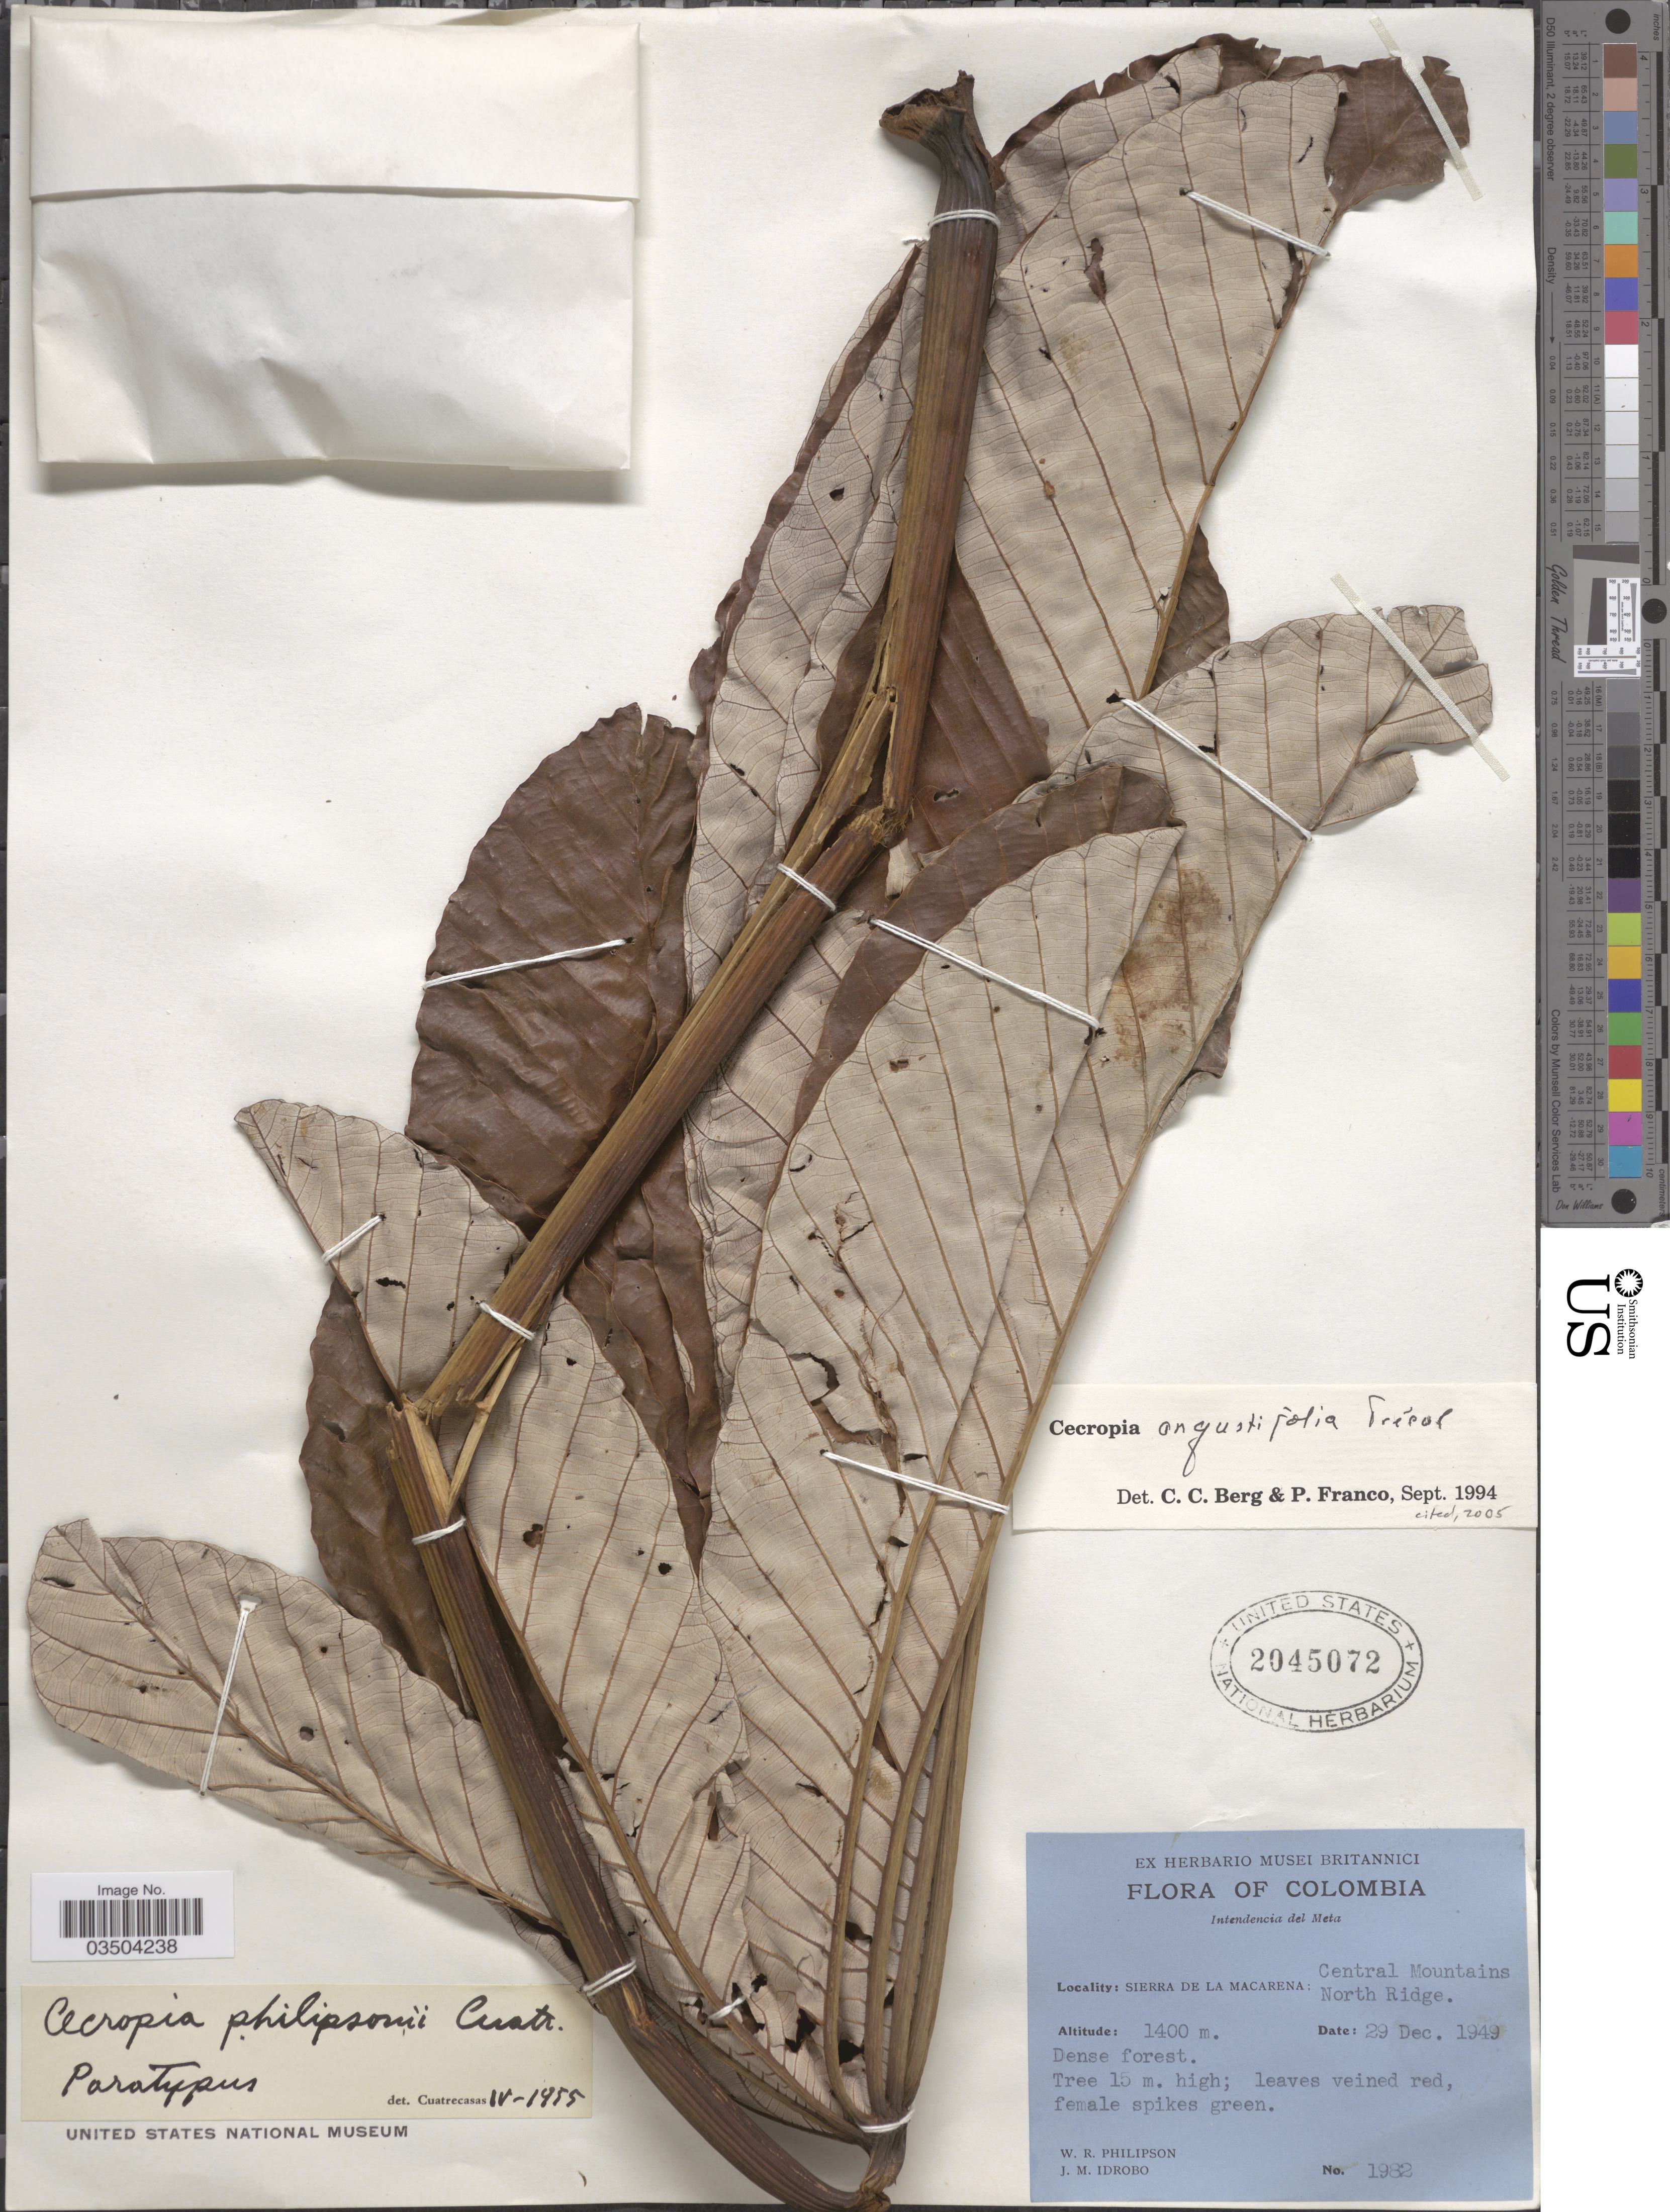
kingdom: Plantae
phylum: Tracheophyta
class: Magnoliopsida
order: Rosales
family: Urticaceae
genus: Cecropia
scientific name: Cecropia angustifolia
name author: Trécul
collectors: W. R. Philipson & J. M. Idrobo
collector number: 1982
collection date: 1949-12-29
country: Colombia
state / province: Meta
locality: Intendencia del Meta. Sierra de La Macarena: Central Mountains, North Ridge.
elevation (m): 1400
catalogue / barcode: US 2045072